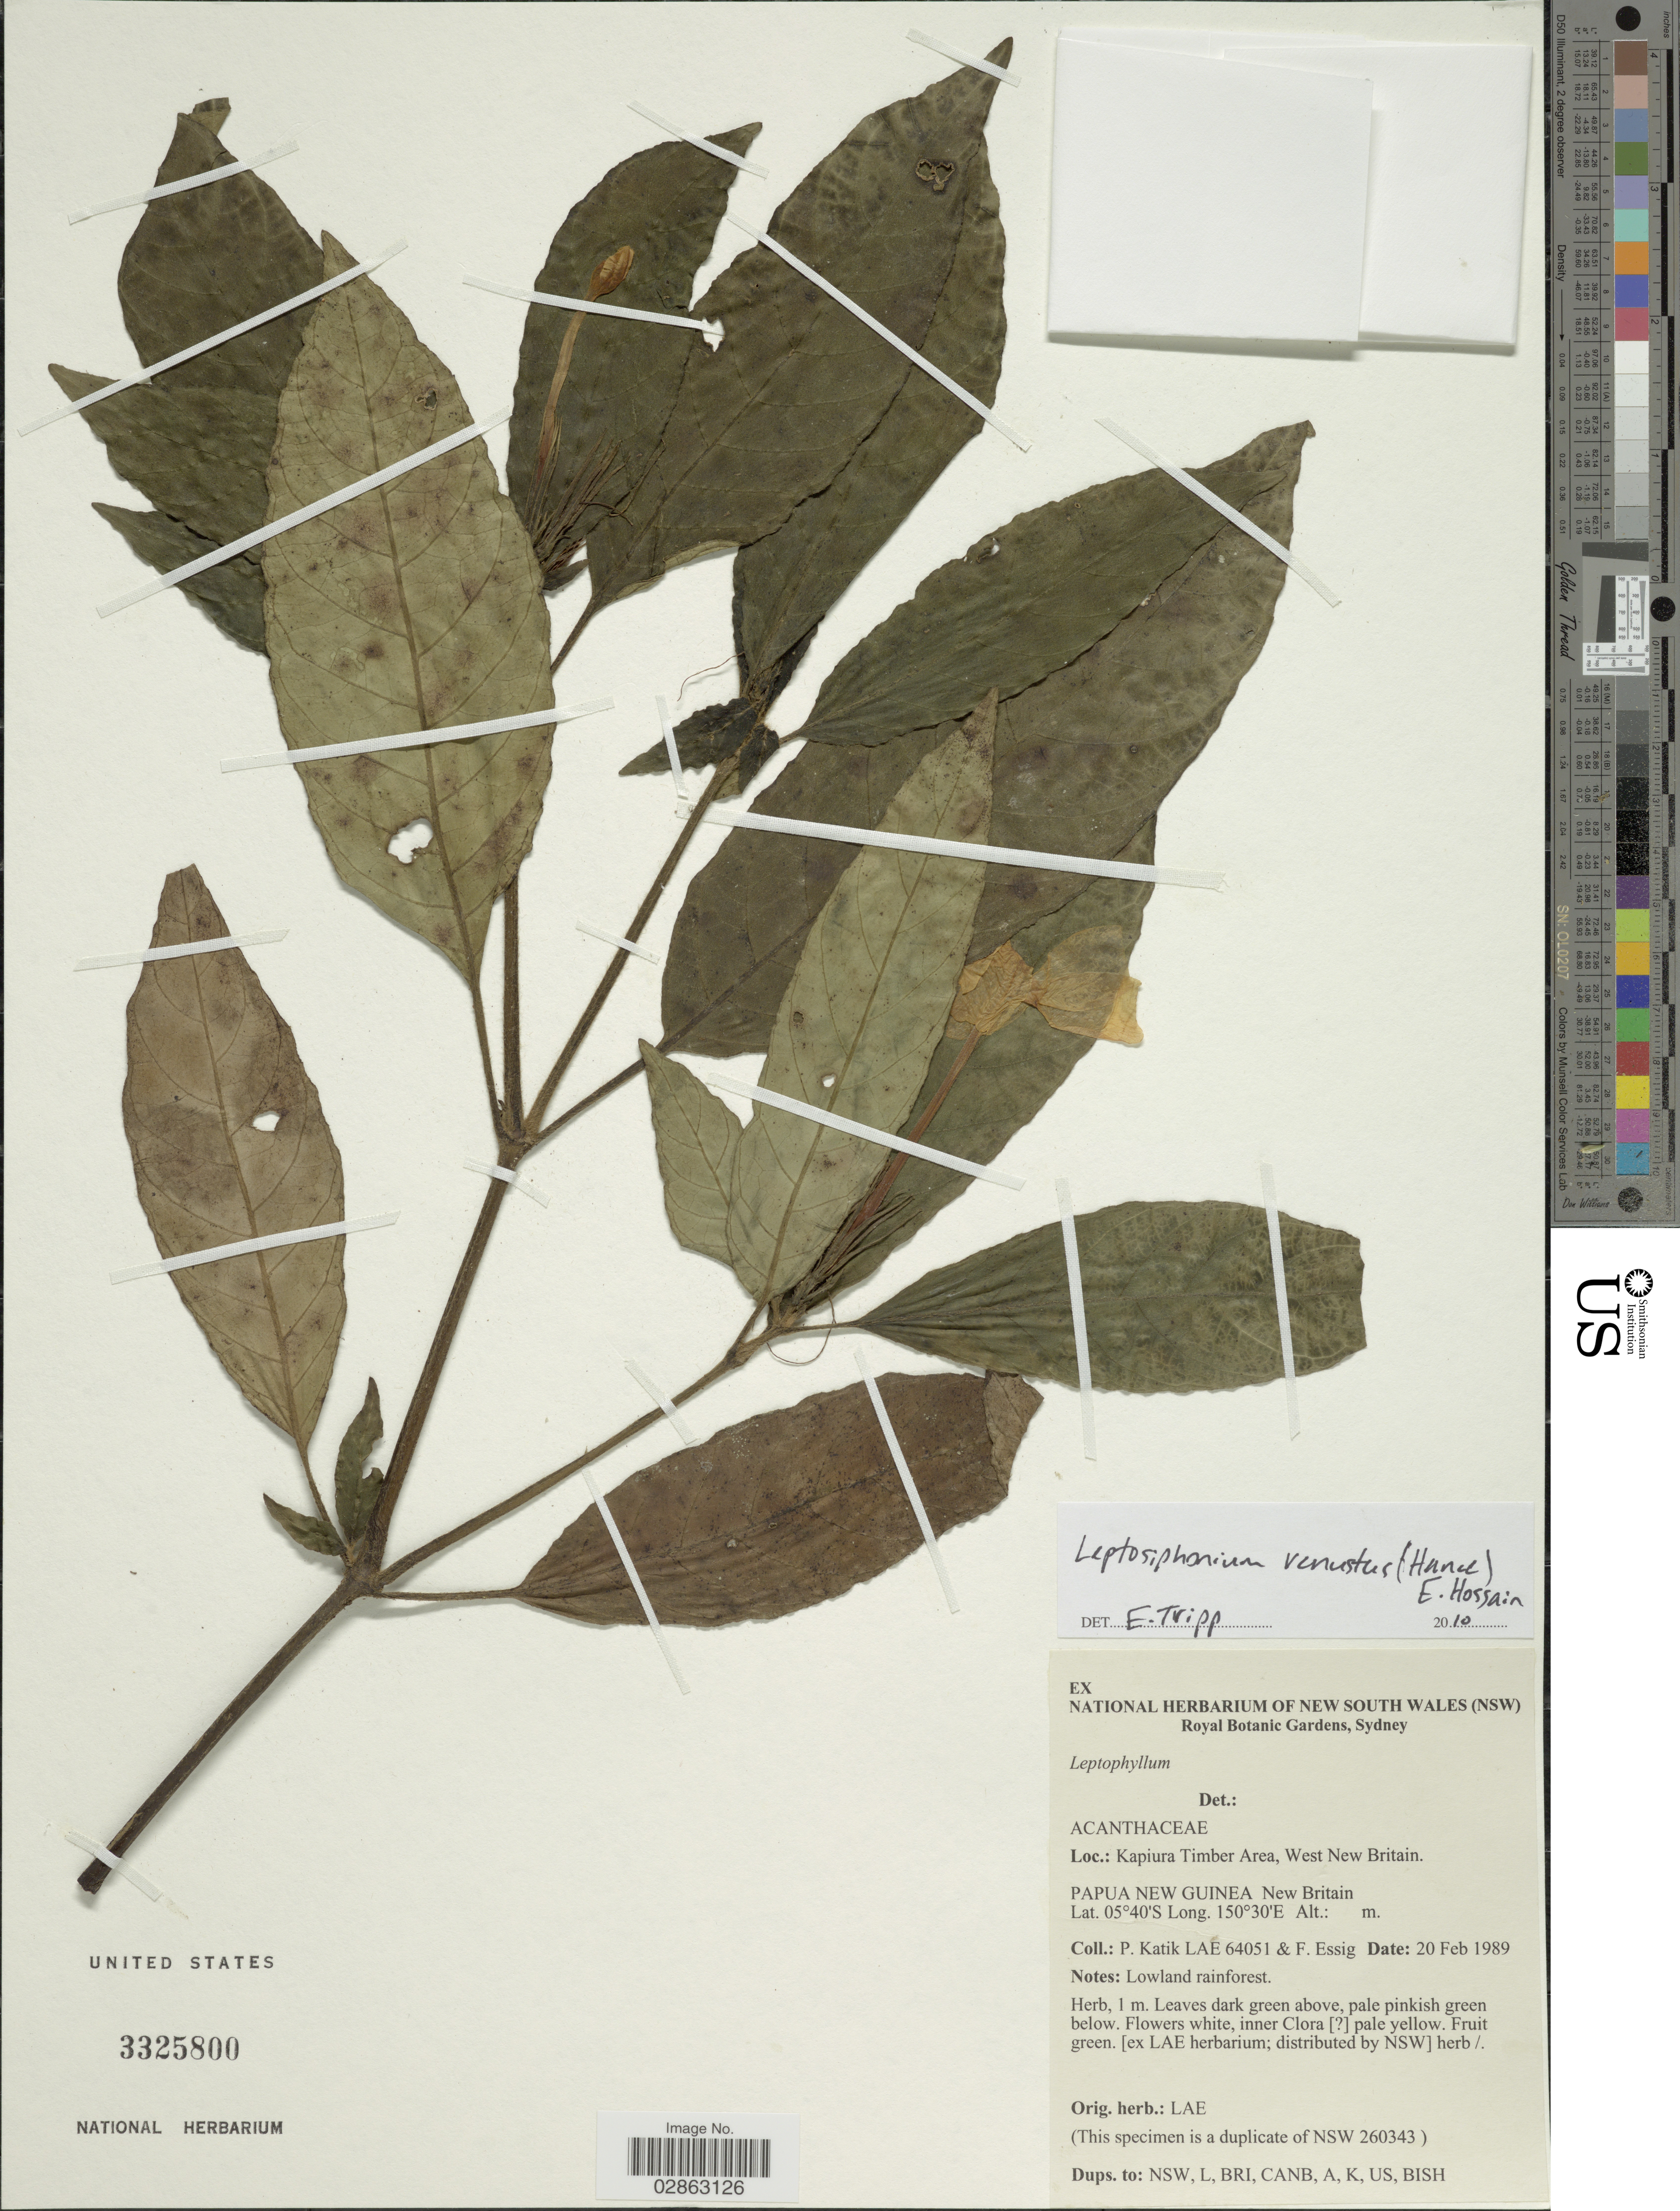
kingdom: Plantae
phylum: Tracheophyta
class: Magnoliopsida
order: Lamiales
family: Acanthaceae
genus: Ruellia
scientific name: Ruellia venusta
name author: Hance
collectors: P. Katik & F. Essig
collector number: LAE 64051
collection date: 1989-02-20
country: Papua New Guinea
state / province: West New Britain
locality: Kapiura Timber Area, New Britain.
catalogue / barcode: US 3325800